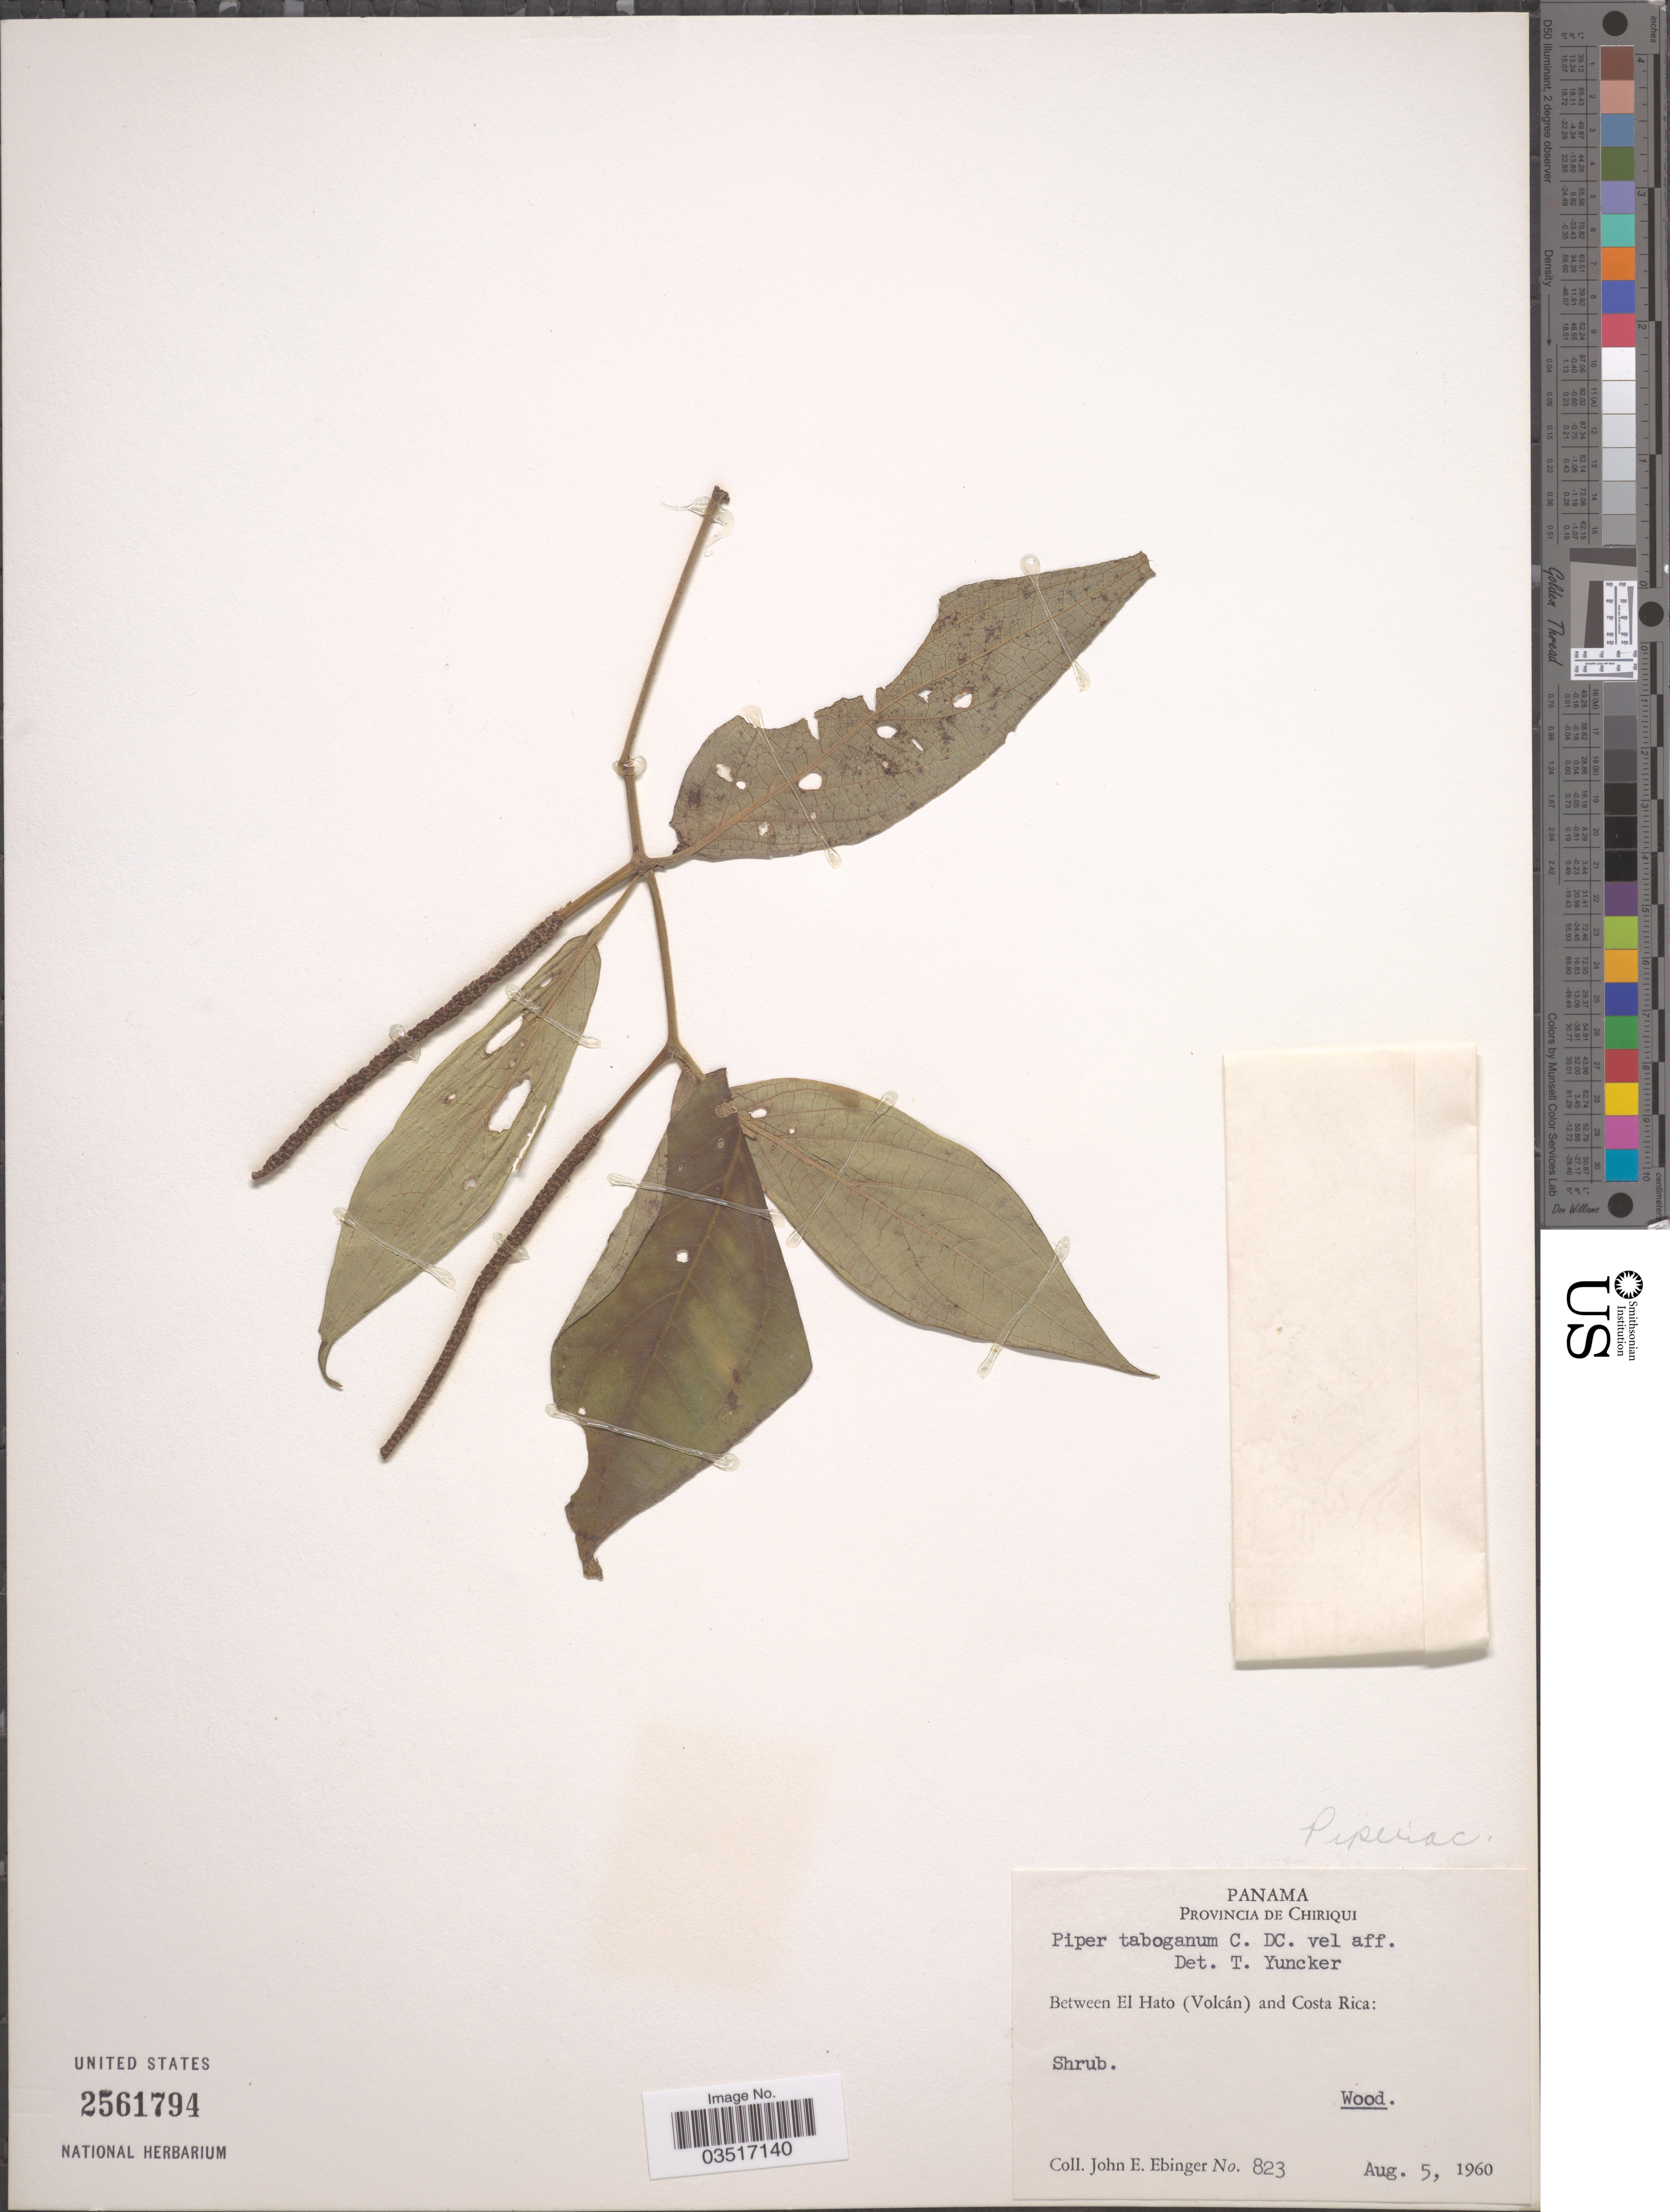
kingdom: Plantae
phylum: Tracheophyta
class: Magnoliopsida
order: Piperales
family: Piperaceae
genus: Piper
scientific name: Piper taboganum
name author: C. DC.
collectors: J. Ebinger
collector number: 823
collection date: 1960-08-05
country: Panama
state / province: Chiriqui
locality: Between El Hato (Volcán) and Costa Rica.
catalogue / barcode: US 2561794